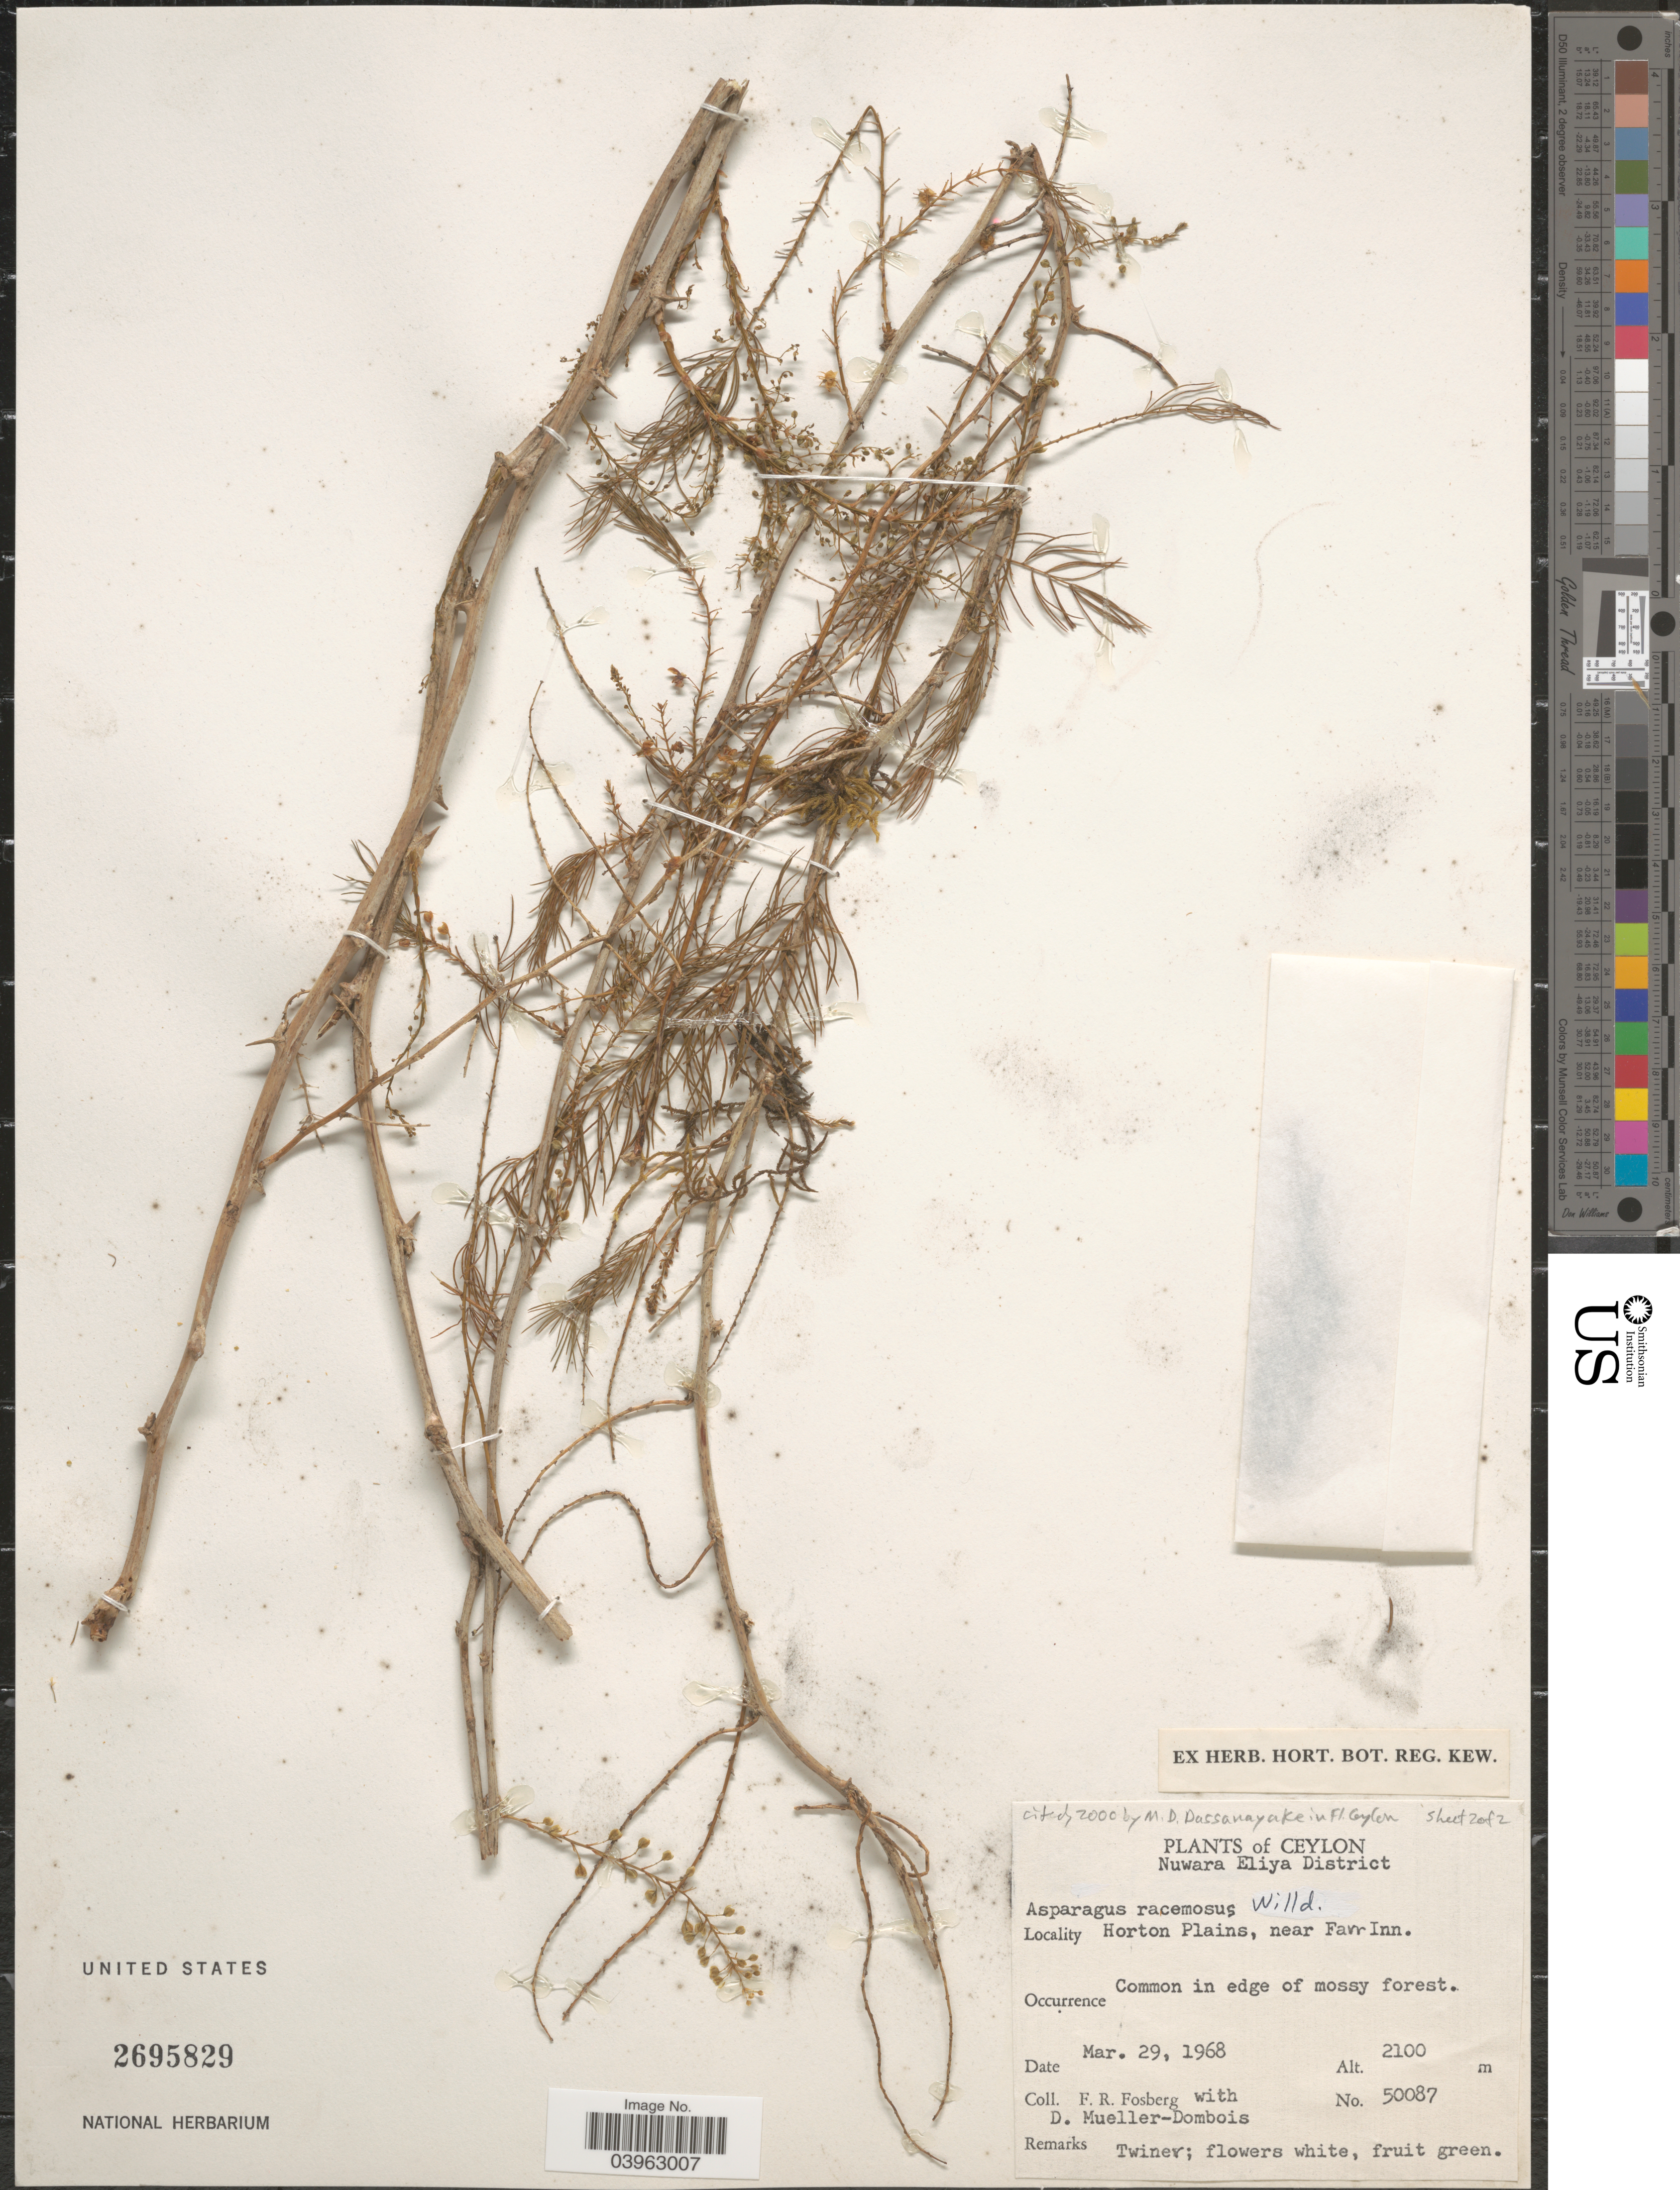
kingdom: Plantae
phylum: Tracheophyta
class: Liliopsida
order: Asparagales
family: Asparagaceae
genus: Asparagus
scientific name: Asparagus racemosus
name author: Willd.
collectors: F. R. Fosberg & D. Mueller-Dombois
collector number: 50087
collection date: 1968-03-29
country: Sri Lanka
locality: Ceylon. Nuwara Eliya District. Horton Plains, near Farr Inn.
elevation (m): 2100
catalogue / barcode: US 2695829